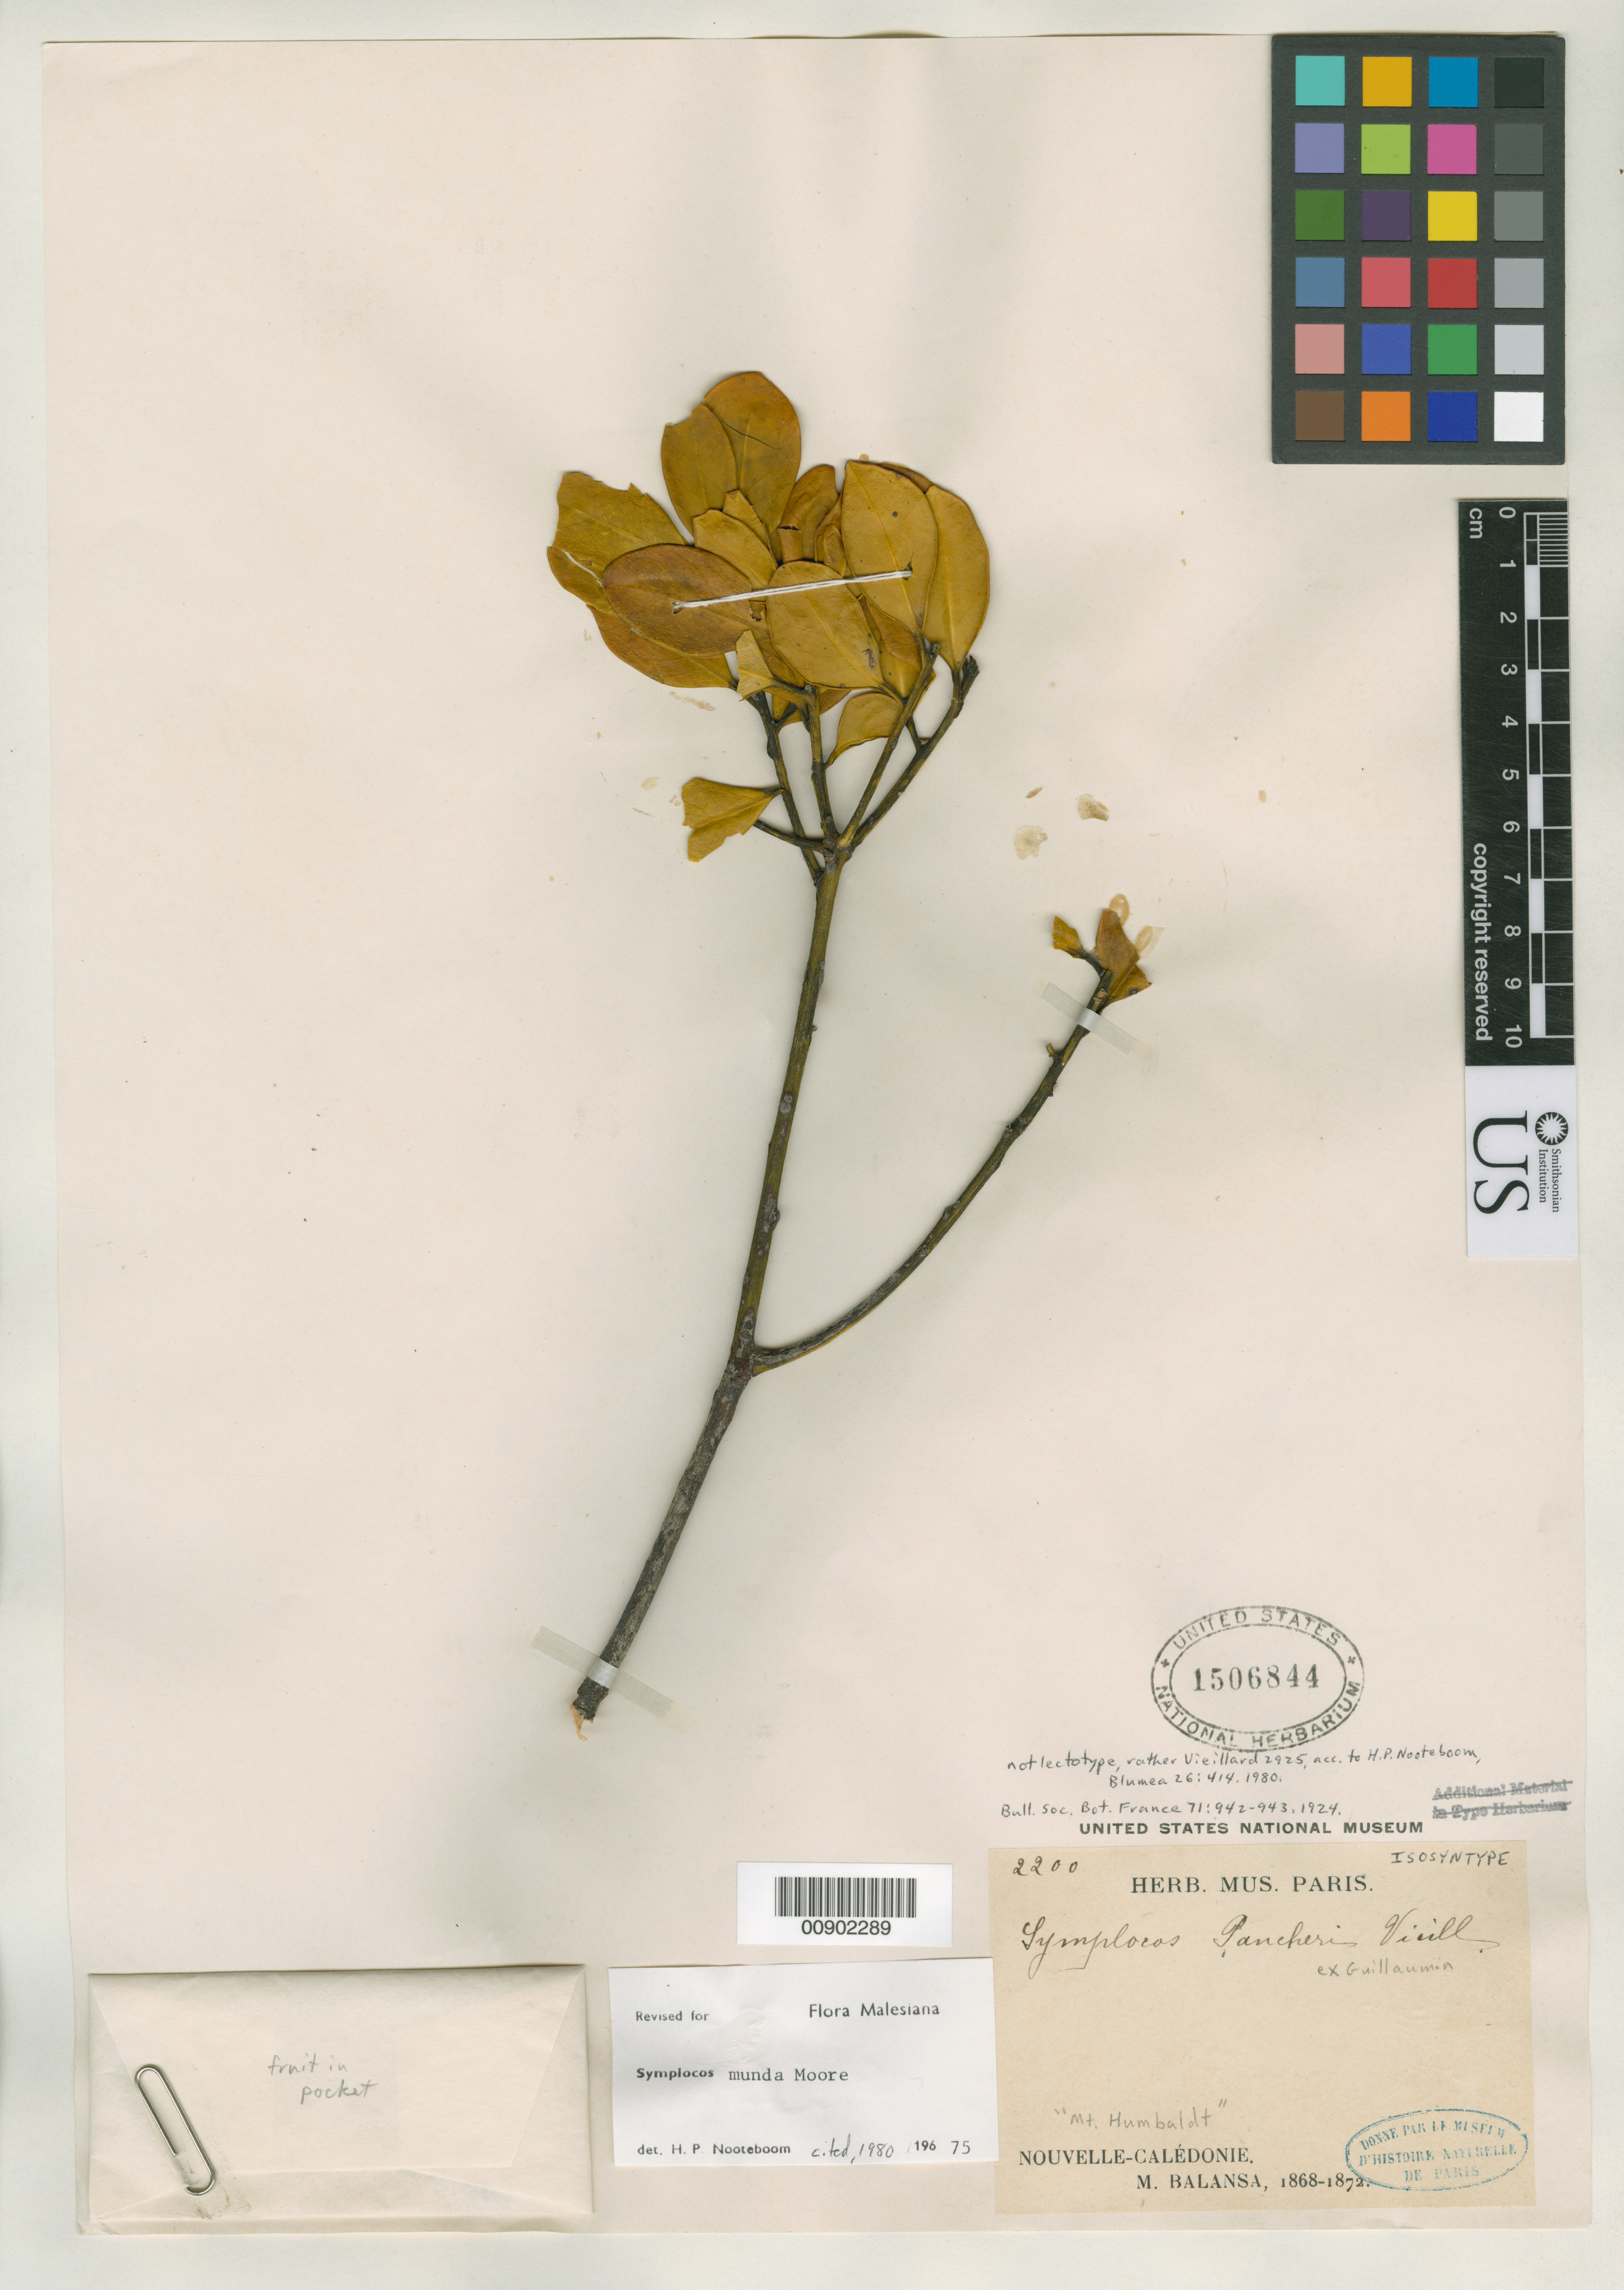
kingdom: Plantae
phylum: Tracheophyta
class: Magnoliopsida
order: Ericales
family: Symplocaceae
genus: Symplocos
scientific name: Symplocos pancheri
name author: Vieill. ex Guillaumin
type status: Isosyntype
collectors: B. Balansa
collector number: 2200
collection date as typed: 1868 to -- --- 1872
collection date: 1868/1872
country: New Caledonia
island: New Caledonia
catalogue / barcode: US 1506844